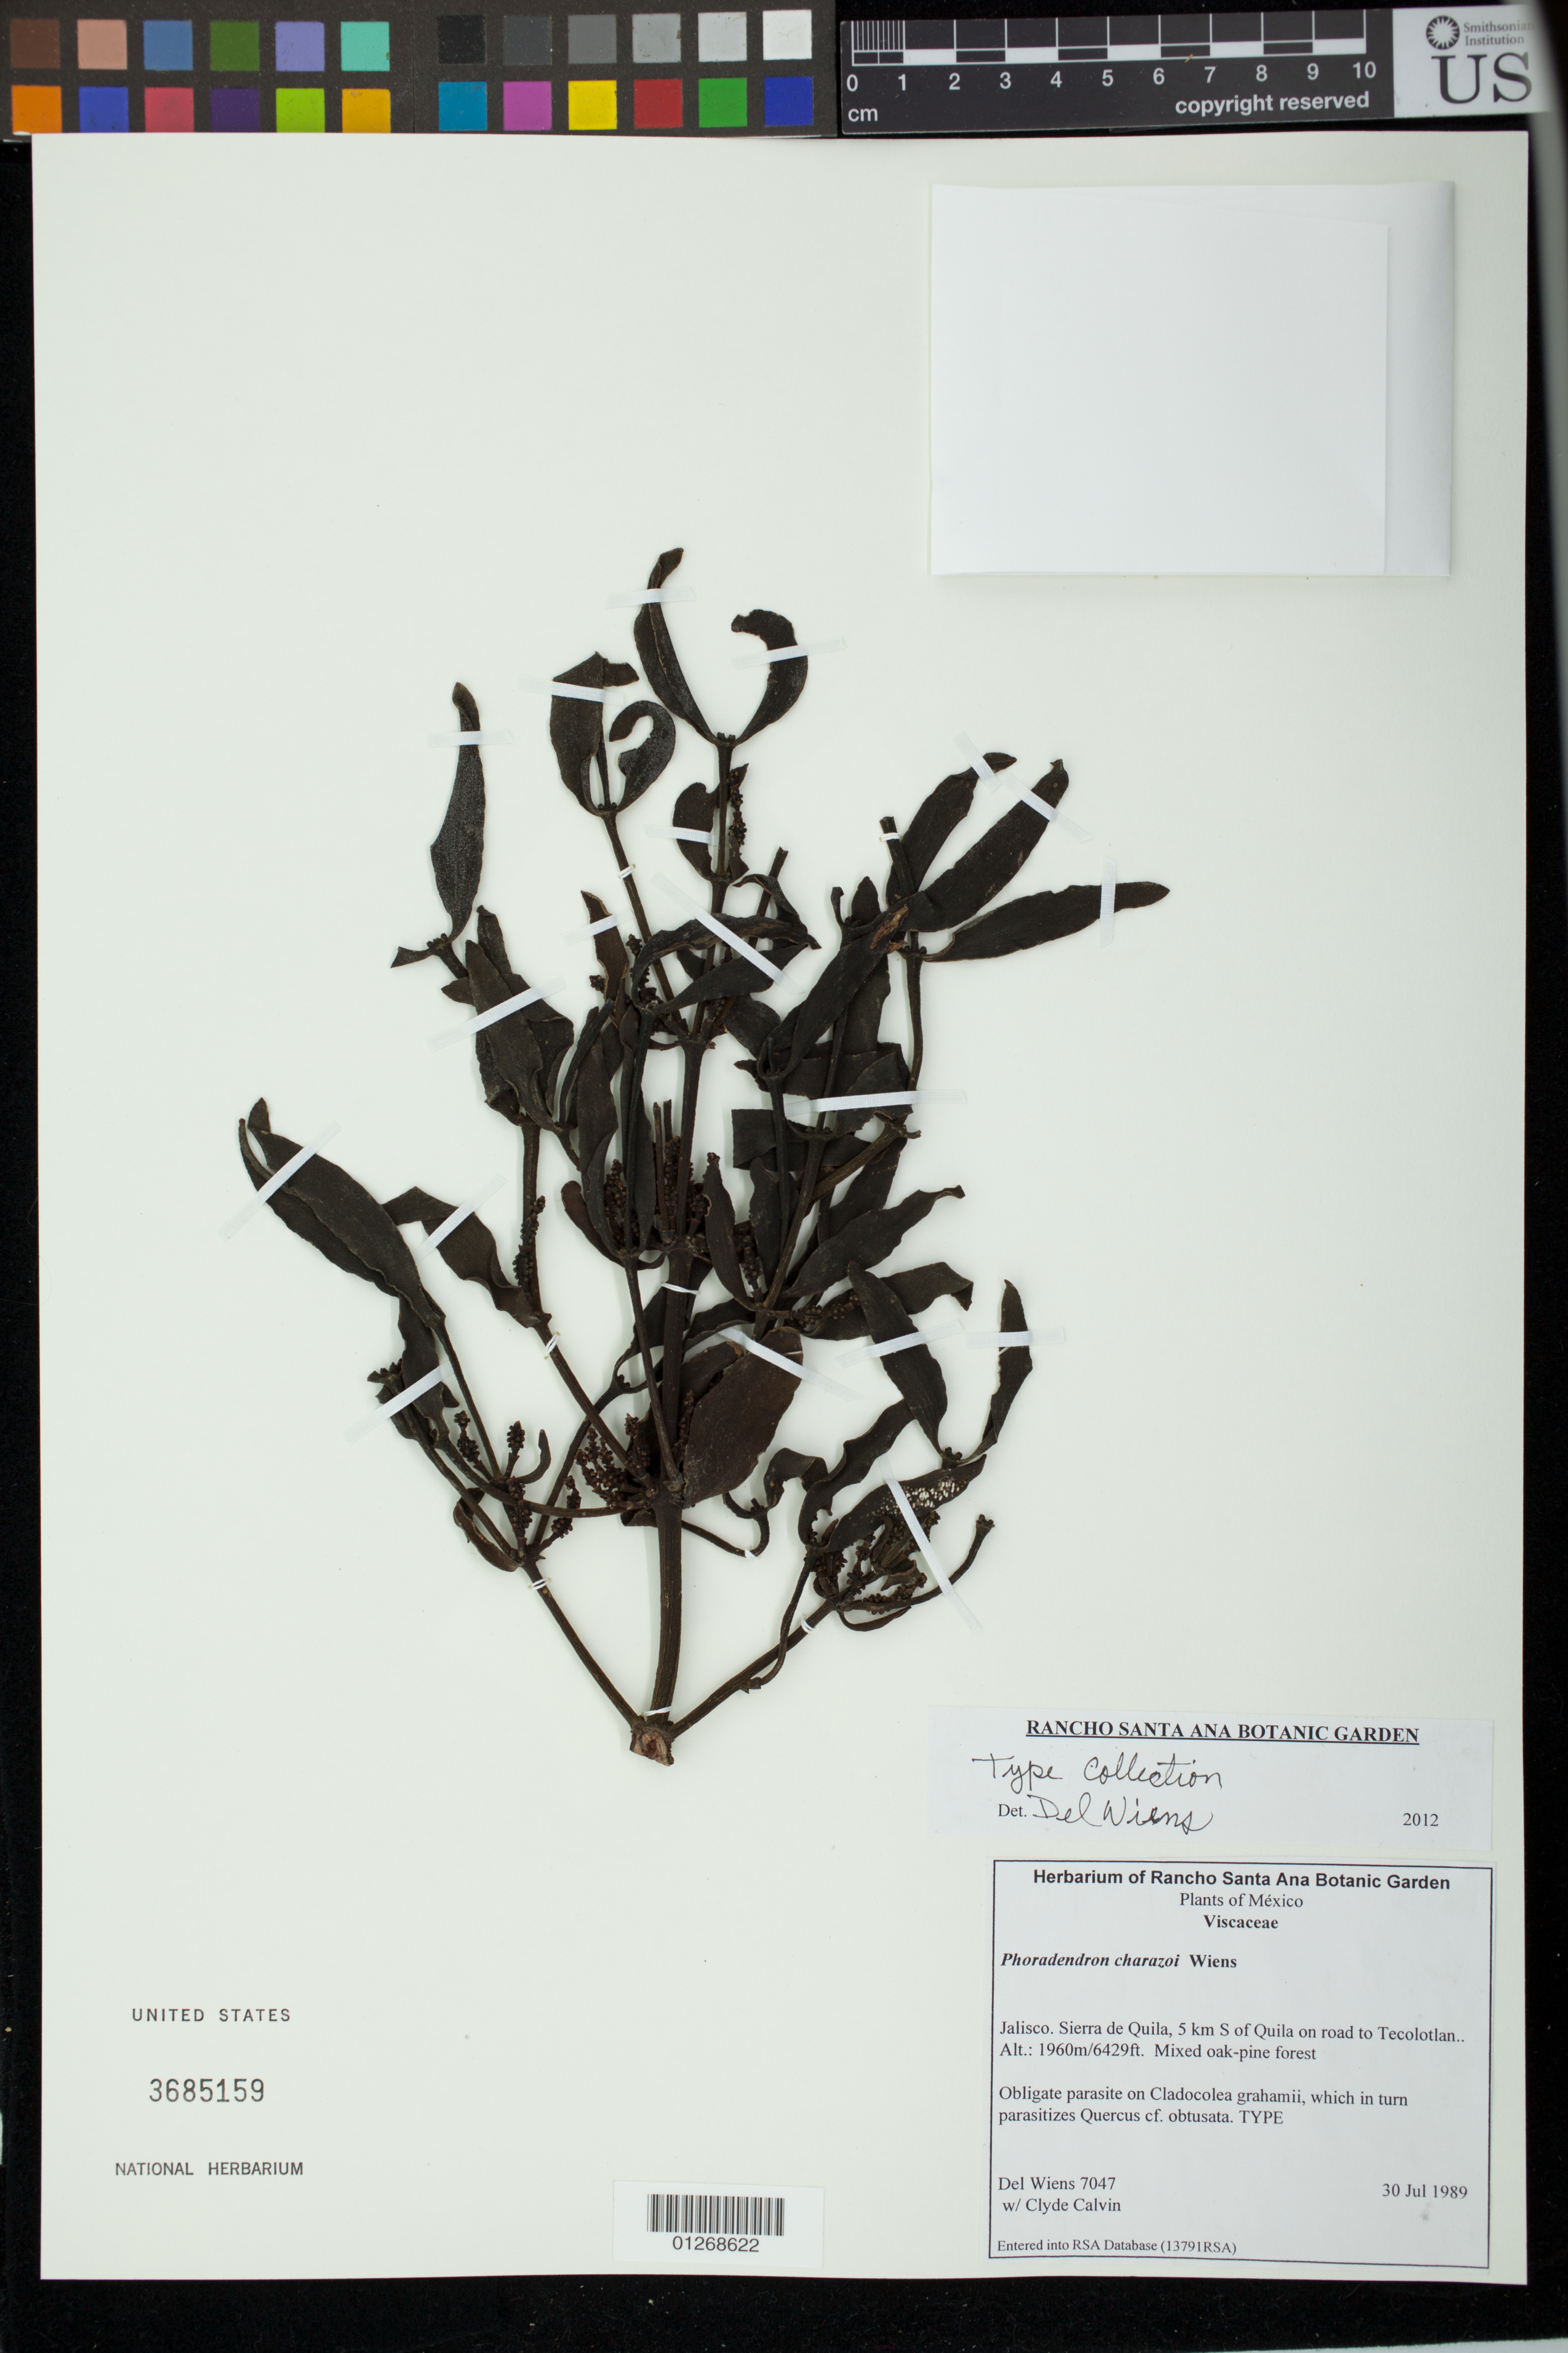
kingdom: Plantae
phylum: Tracheophyta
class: Magnoliopsida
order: Santalales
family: Viscaceae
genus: Phoradendron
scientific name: Phoradendron charazoi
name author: Wiens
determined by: Wiens, D.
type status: Type Collection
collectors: D. Wiens & C. Calvin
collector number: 7047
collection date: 1989-07-30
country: Mexico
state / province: Jalisco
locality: Jalisco. Sierra de Quila, 5 km S of Quila on road to Tecolotlan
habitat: Mixed oak-pine forest. Obligate epiparasite on Cladocolea grahamii, which in turn parasitizes Quercus cf. obtusata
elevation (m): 1960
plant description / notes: Type status uncertain. "TYPE" according to original label, and protologue cites holotype at US, but annotated as "Type collection" by Wiens (2012).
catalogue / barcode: US 3685159